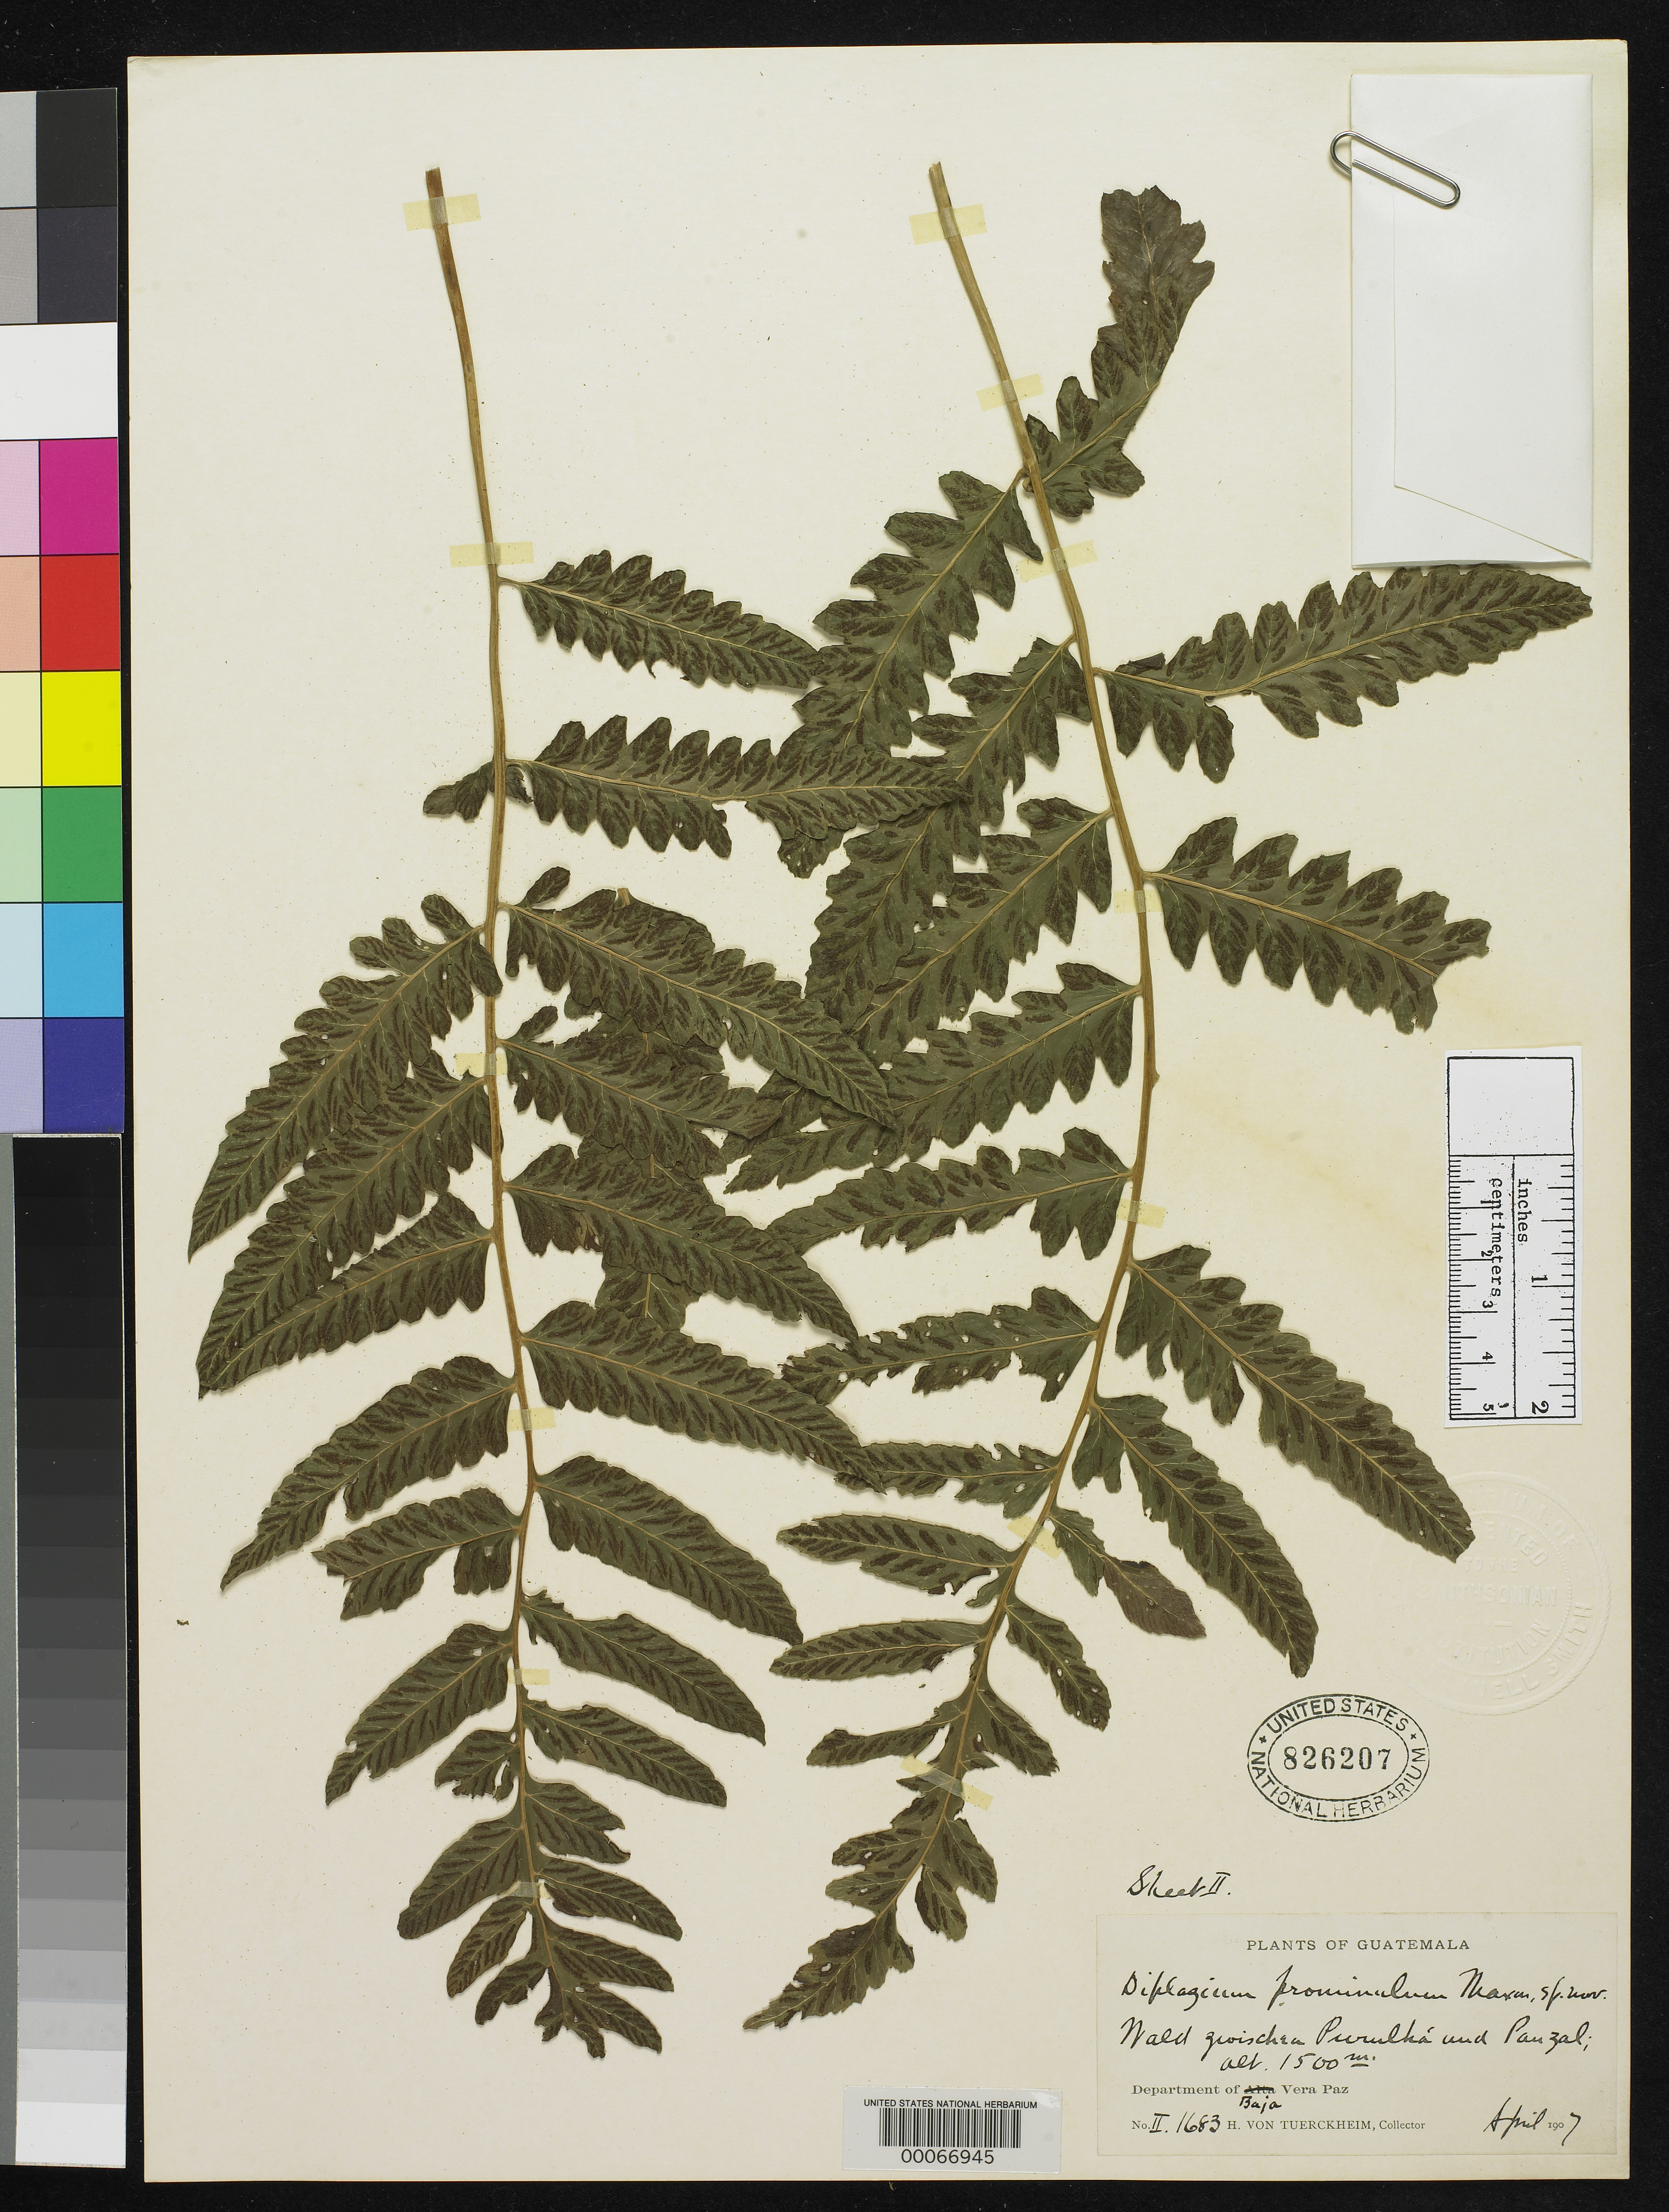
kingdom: Plantae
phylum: Tracheophyta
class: Polypodiopsida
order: Polypodiales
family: Athyriaceae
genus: Diplazium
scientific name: Diplazium prominulum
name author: Maxon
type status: Isotype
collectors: H. von Türckheim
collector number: II 1683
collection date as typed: Apr 1907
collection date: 1907-04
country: Guatemala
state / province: Baja Verapaz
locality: Between Purulka and Pauzal.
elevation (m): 1500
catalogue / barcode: US 826207